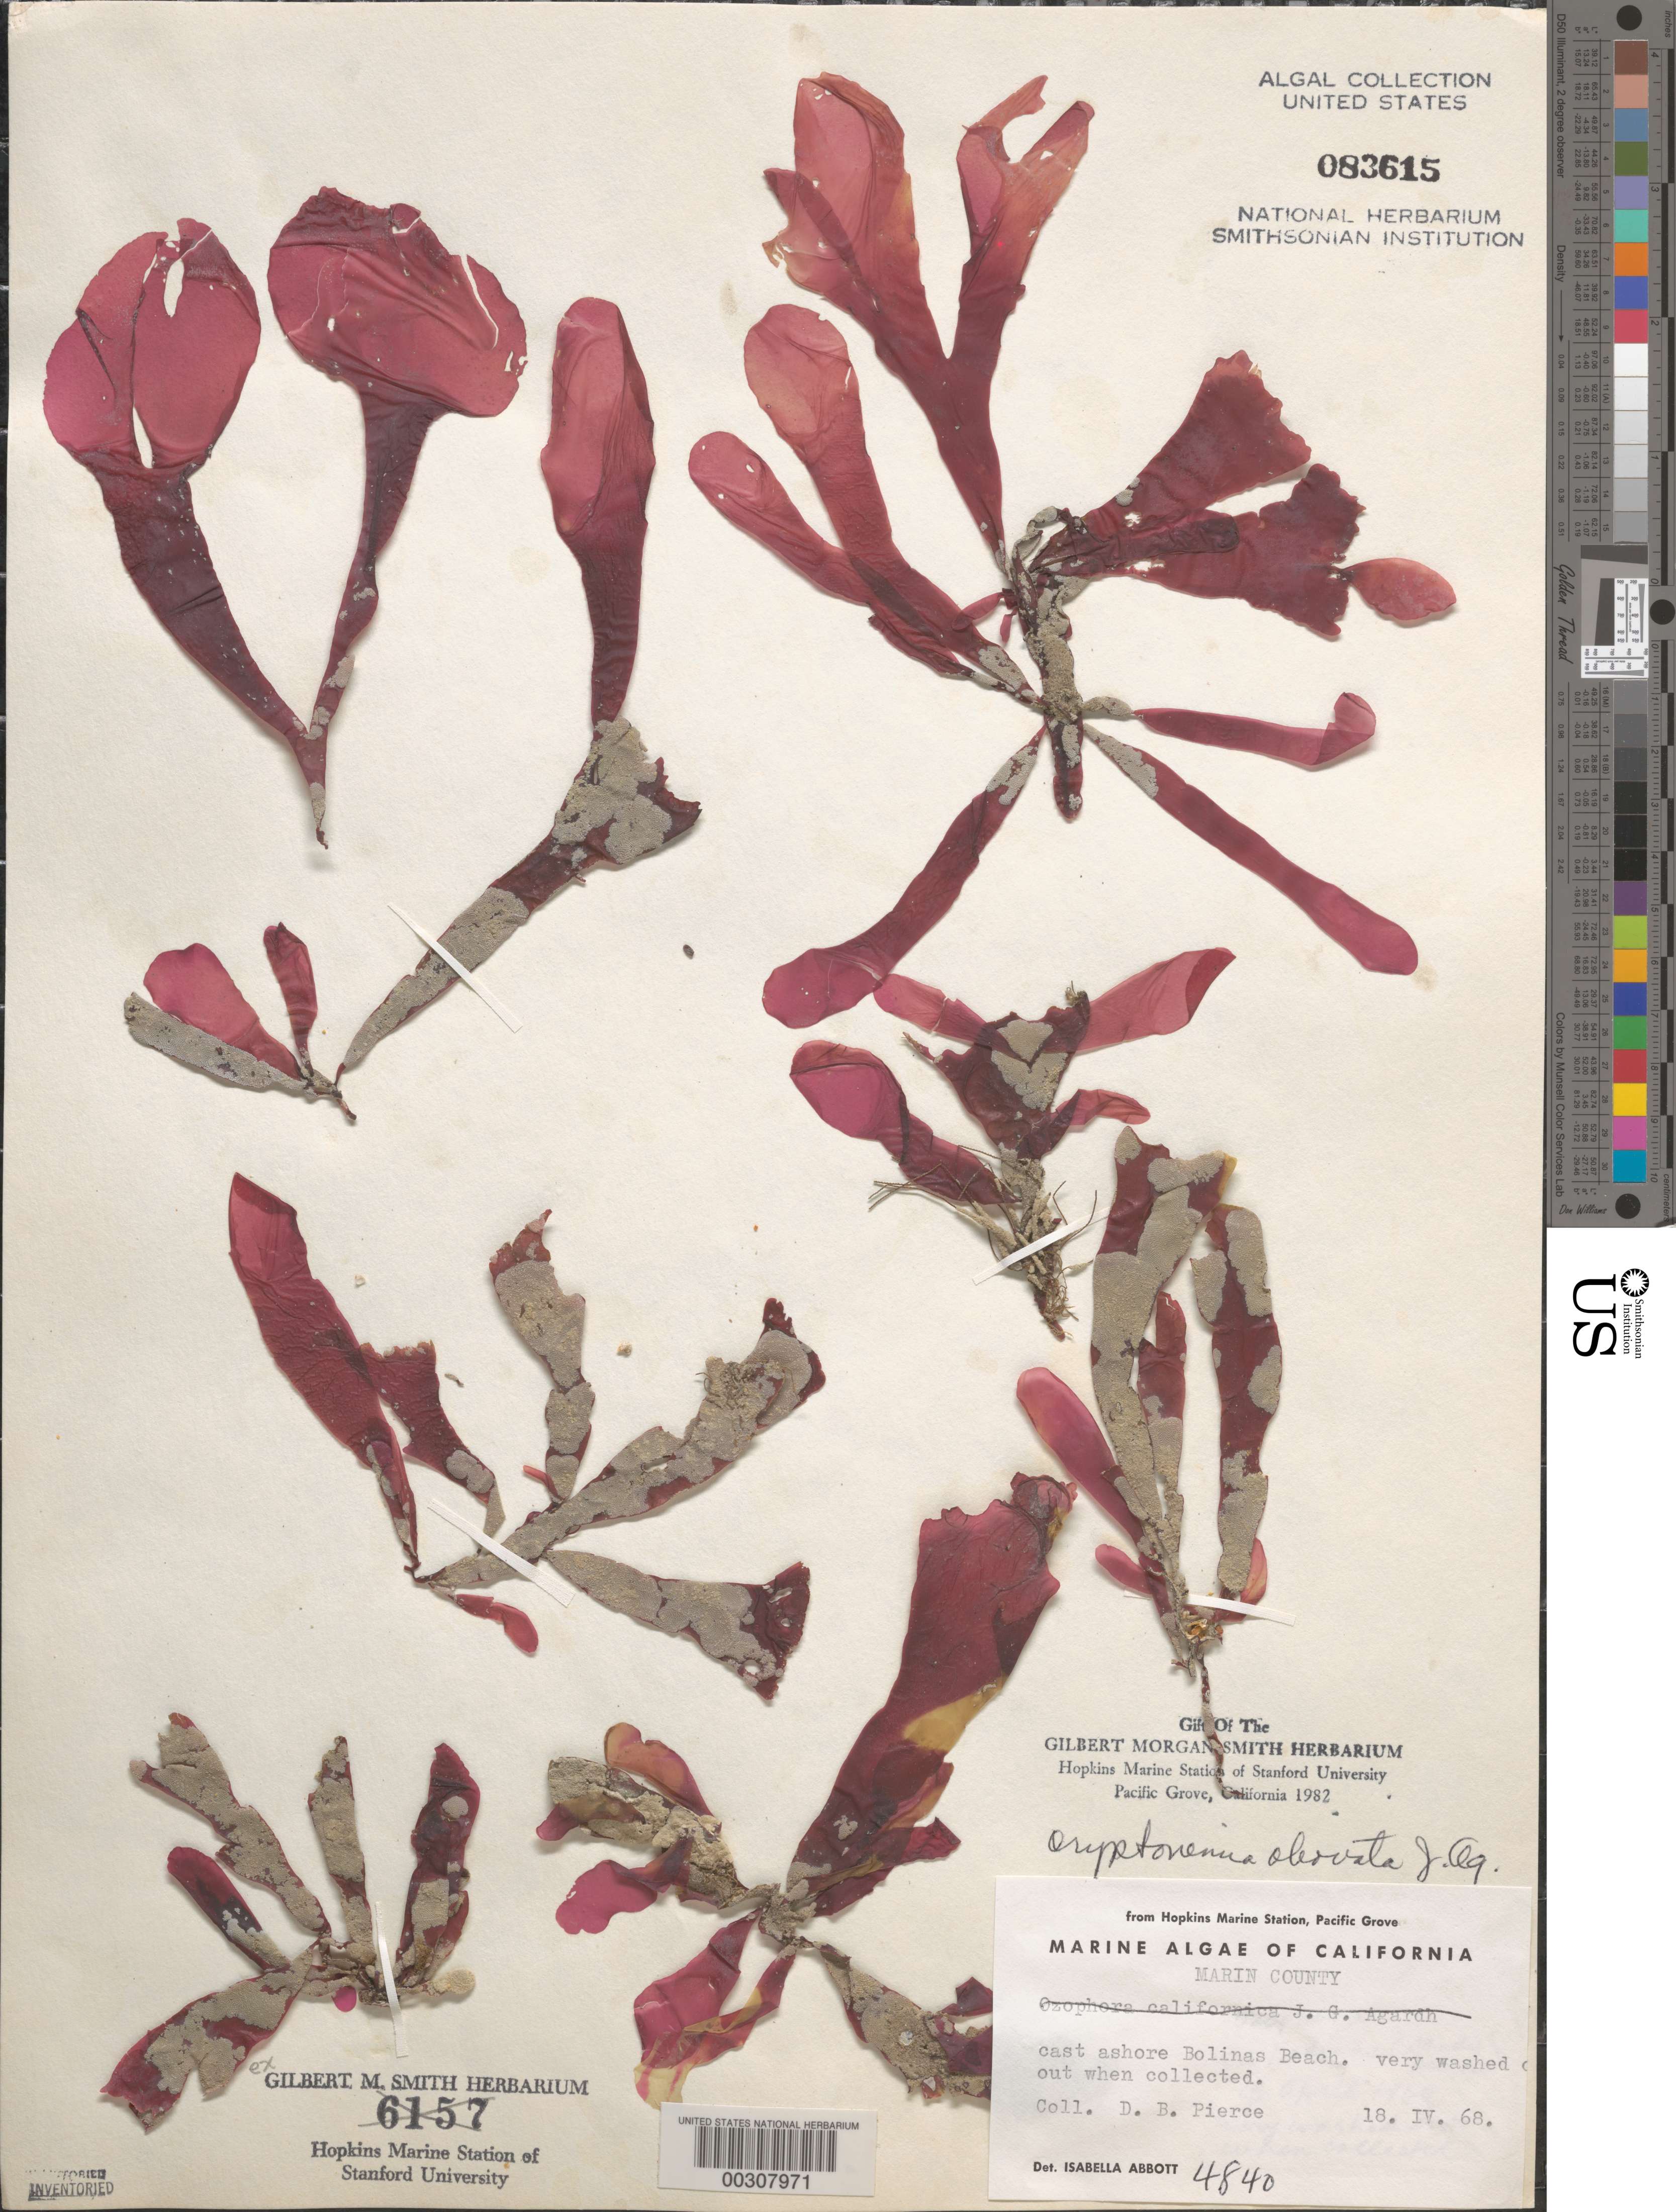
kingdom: Plantae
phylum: Rhodophyta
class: Florideophyceae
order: Halymeniales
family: Halymeniaceae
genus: Cryptonemia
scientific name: Cryptonemia obovata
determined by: Abbott, Isabella A.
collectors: D. Pierce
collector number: IAA 4840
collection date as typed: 18 Apr 1968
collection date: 1968-04-18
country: United States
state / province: California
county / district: Marin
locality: Bolinas Beach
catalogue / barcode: US 83615